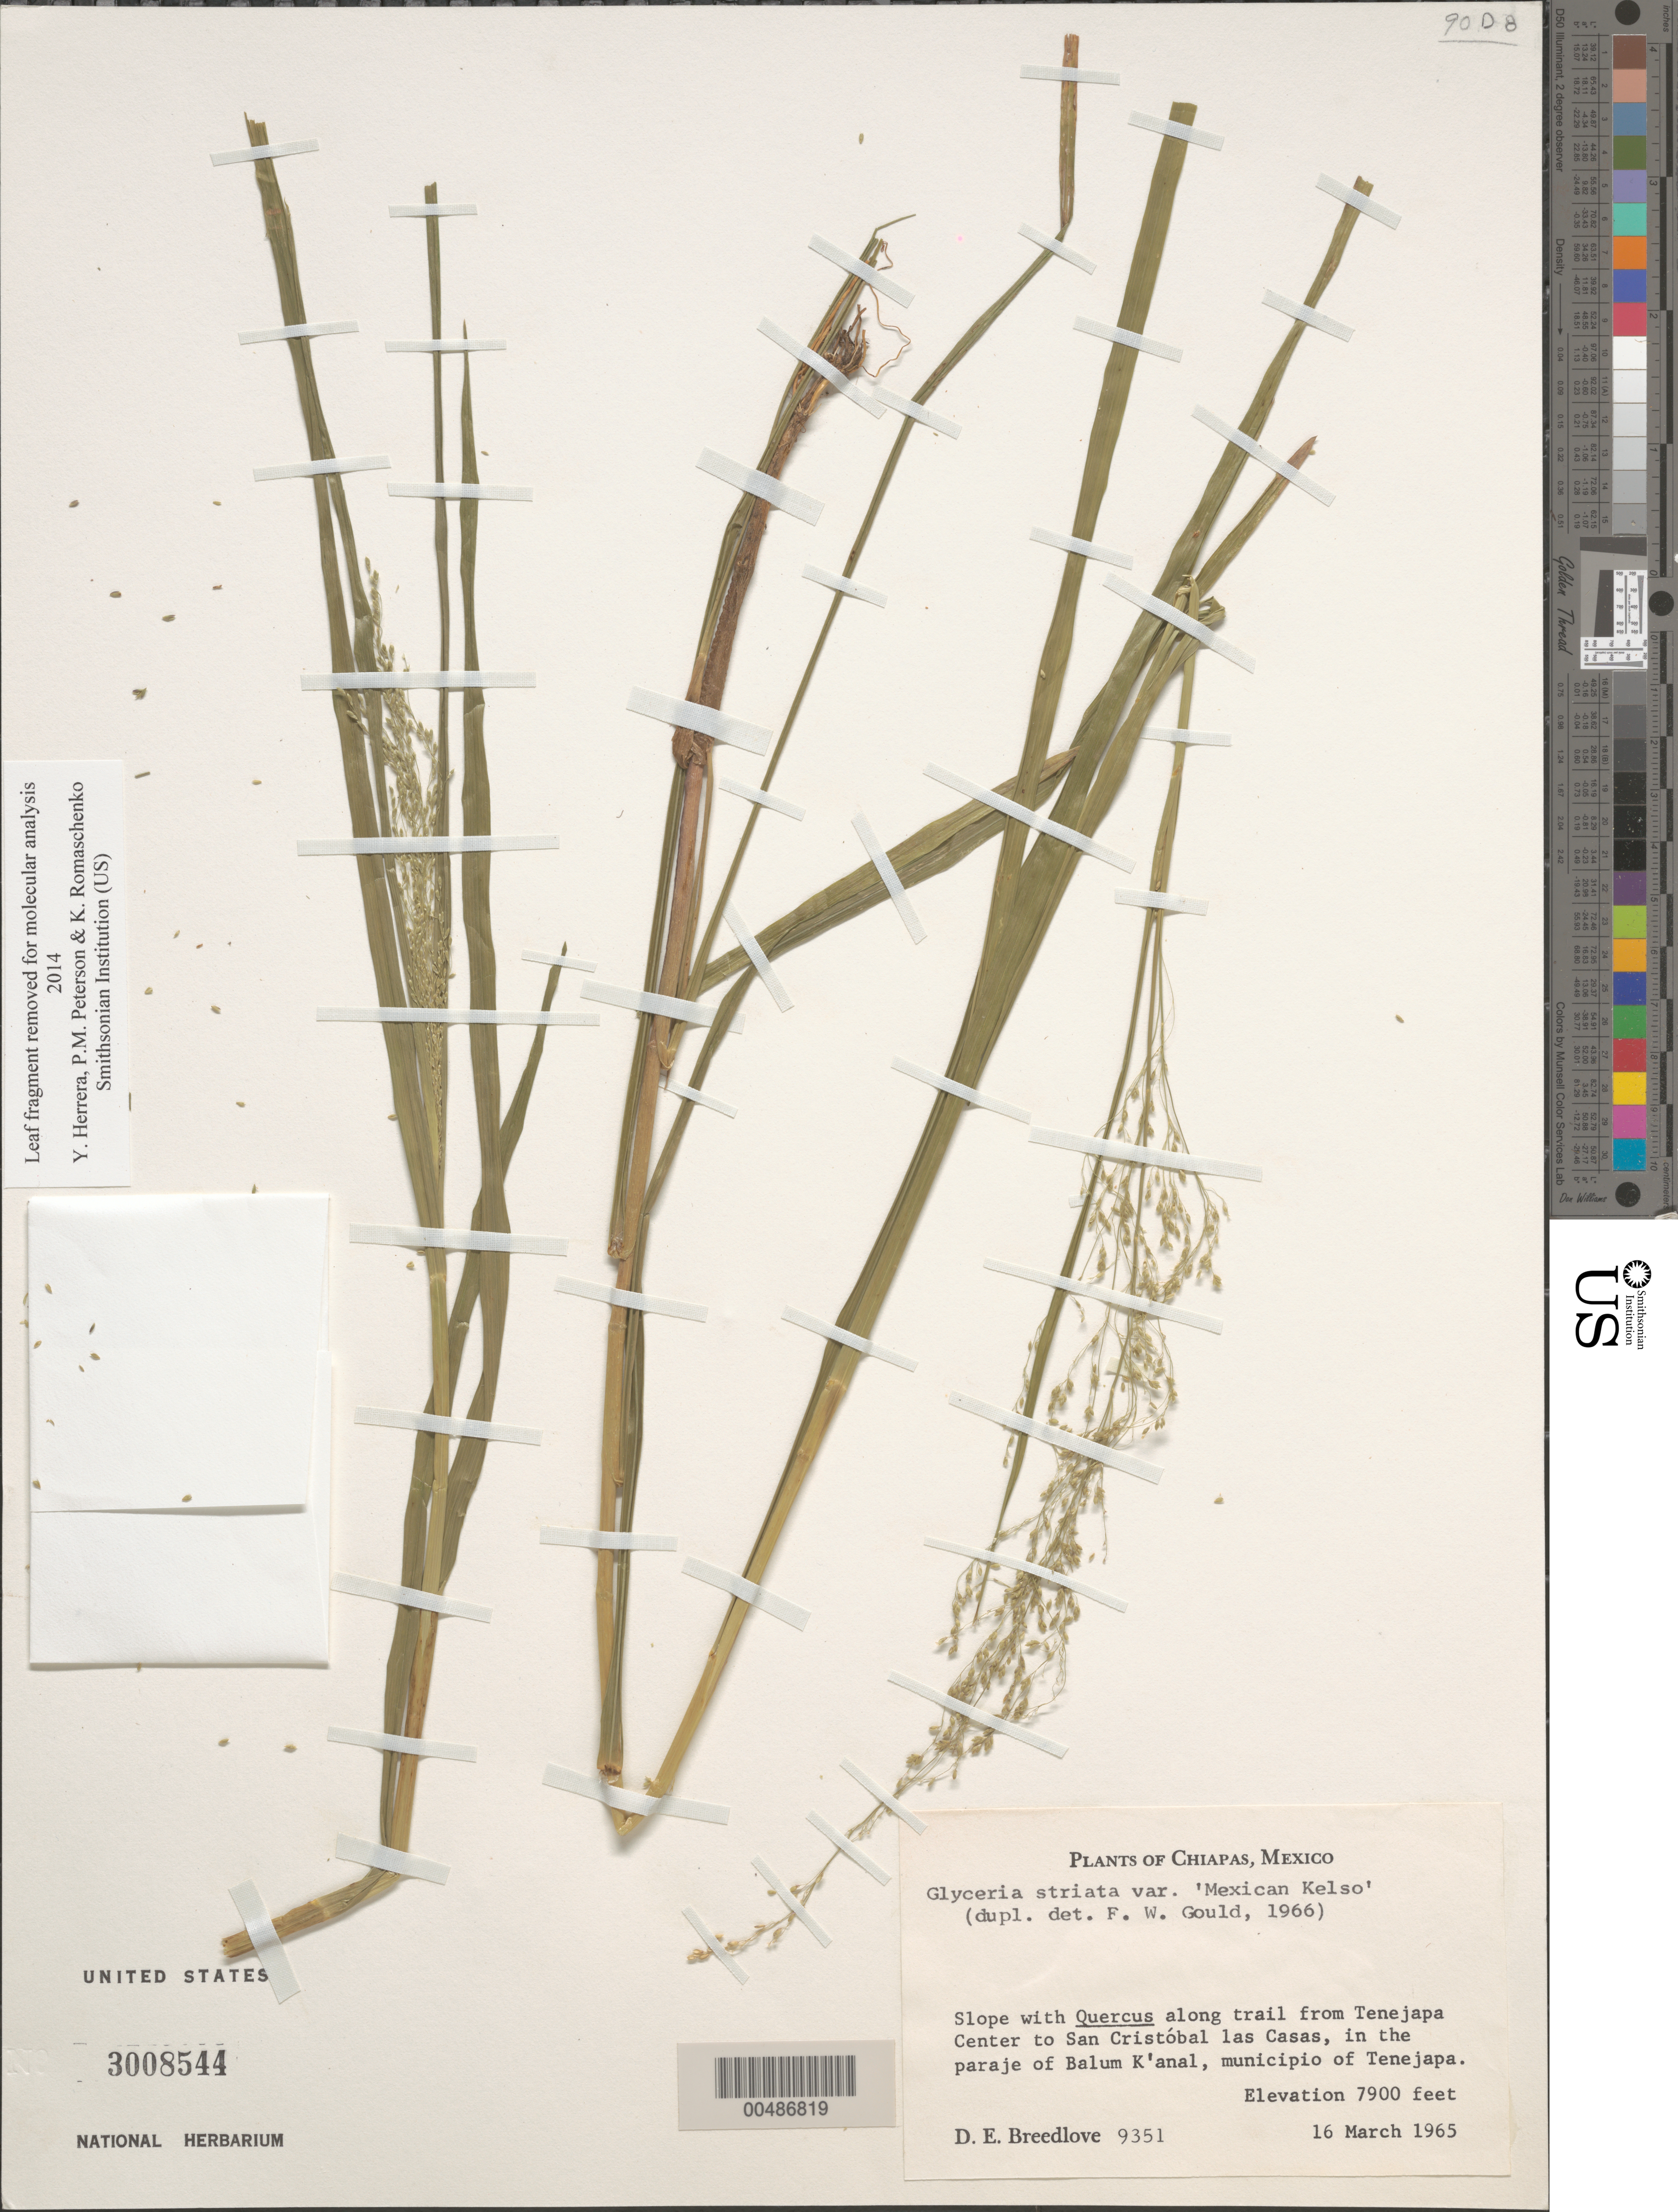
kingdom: Plantae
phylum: Tracheophyta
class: Liliopsida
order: Poales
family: Poaceae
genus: Glyceria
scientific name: Glyceria striata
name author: (Lam.) Hitchc.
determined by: Gould, F. W.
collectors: D. E. Breedlove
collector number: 9351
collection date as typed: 16 Mar 1965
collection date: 1965-03-16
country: Mexico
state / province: Chiapas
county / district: Tenejapa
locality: along trail from Tenejapa Center to San Crist¢bal las Casas, in the paraje of Balum K'anal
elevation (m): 2408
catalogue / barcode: US 3008544